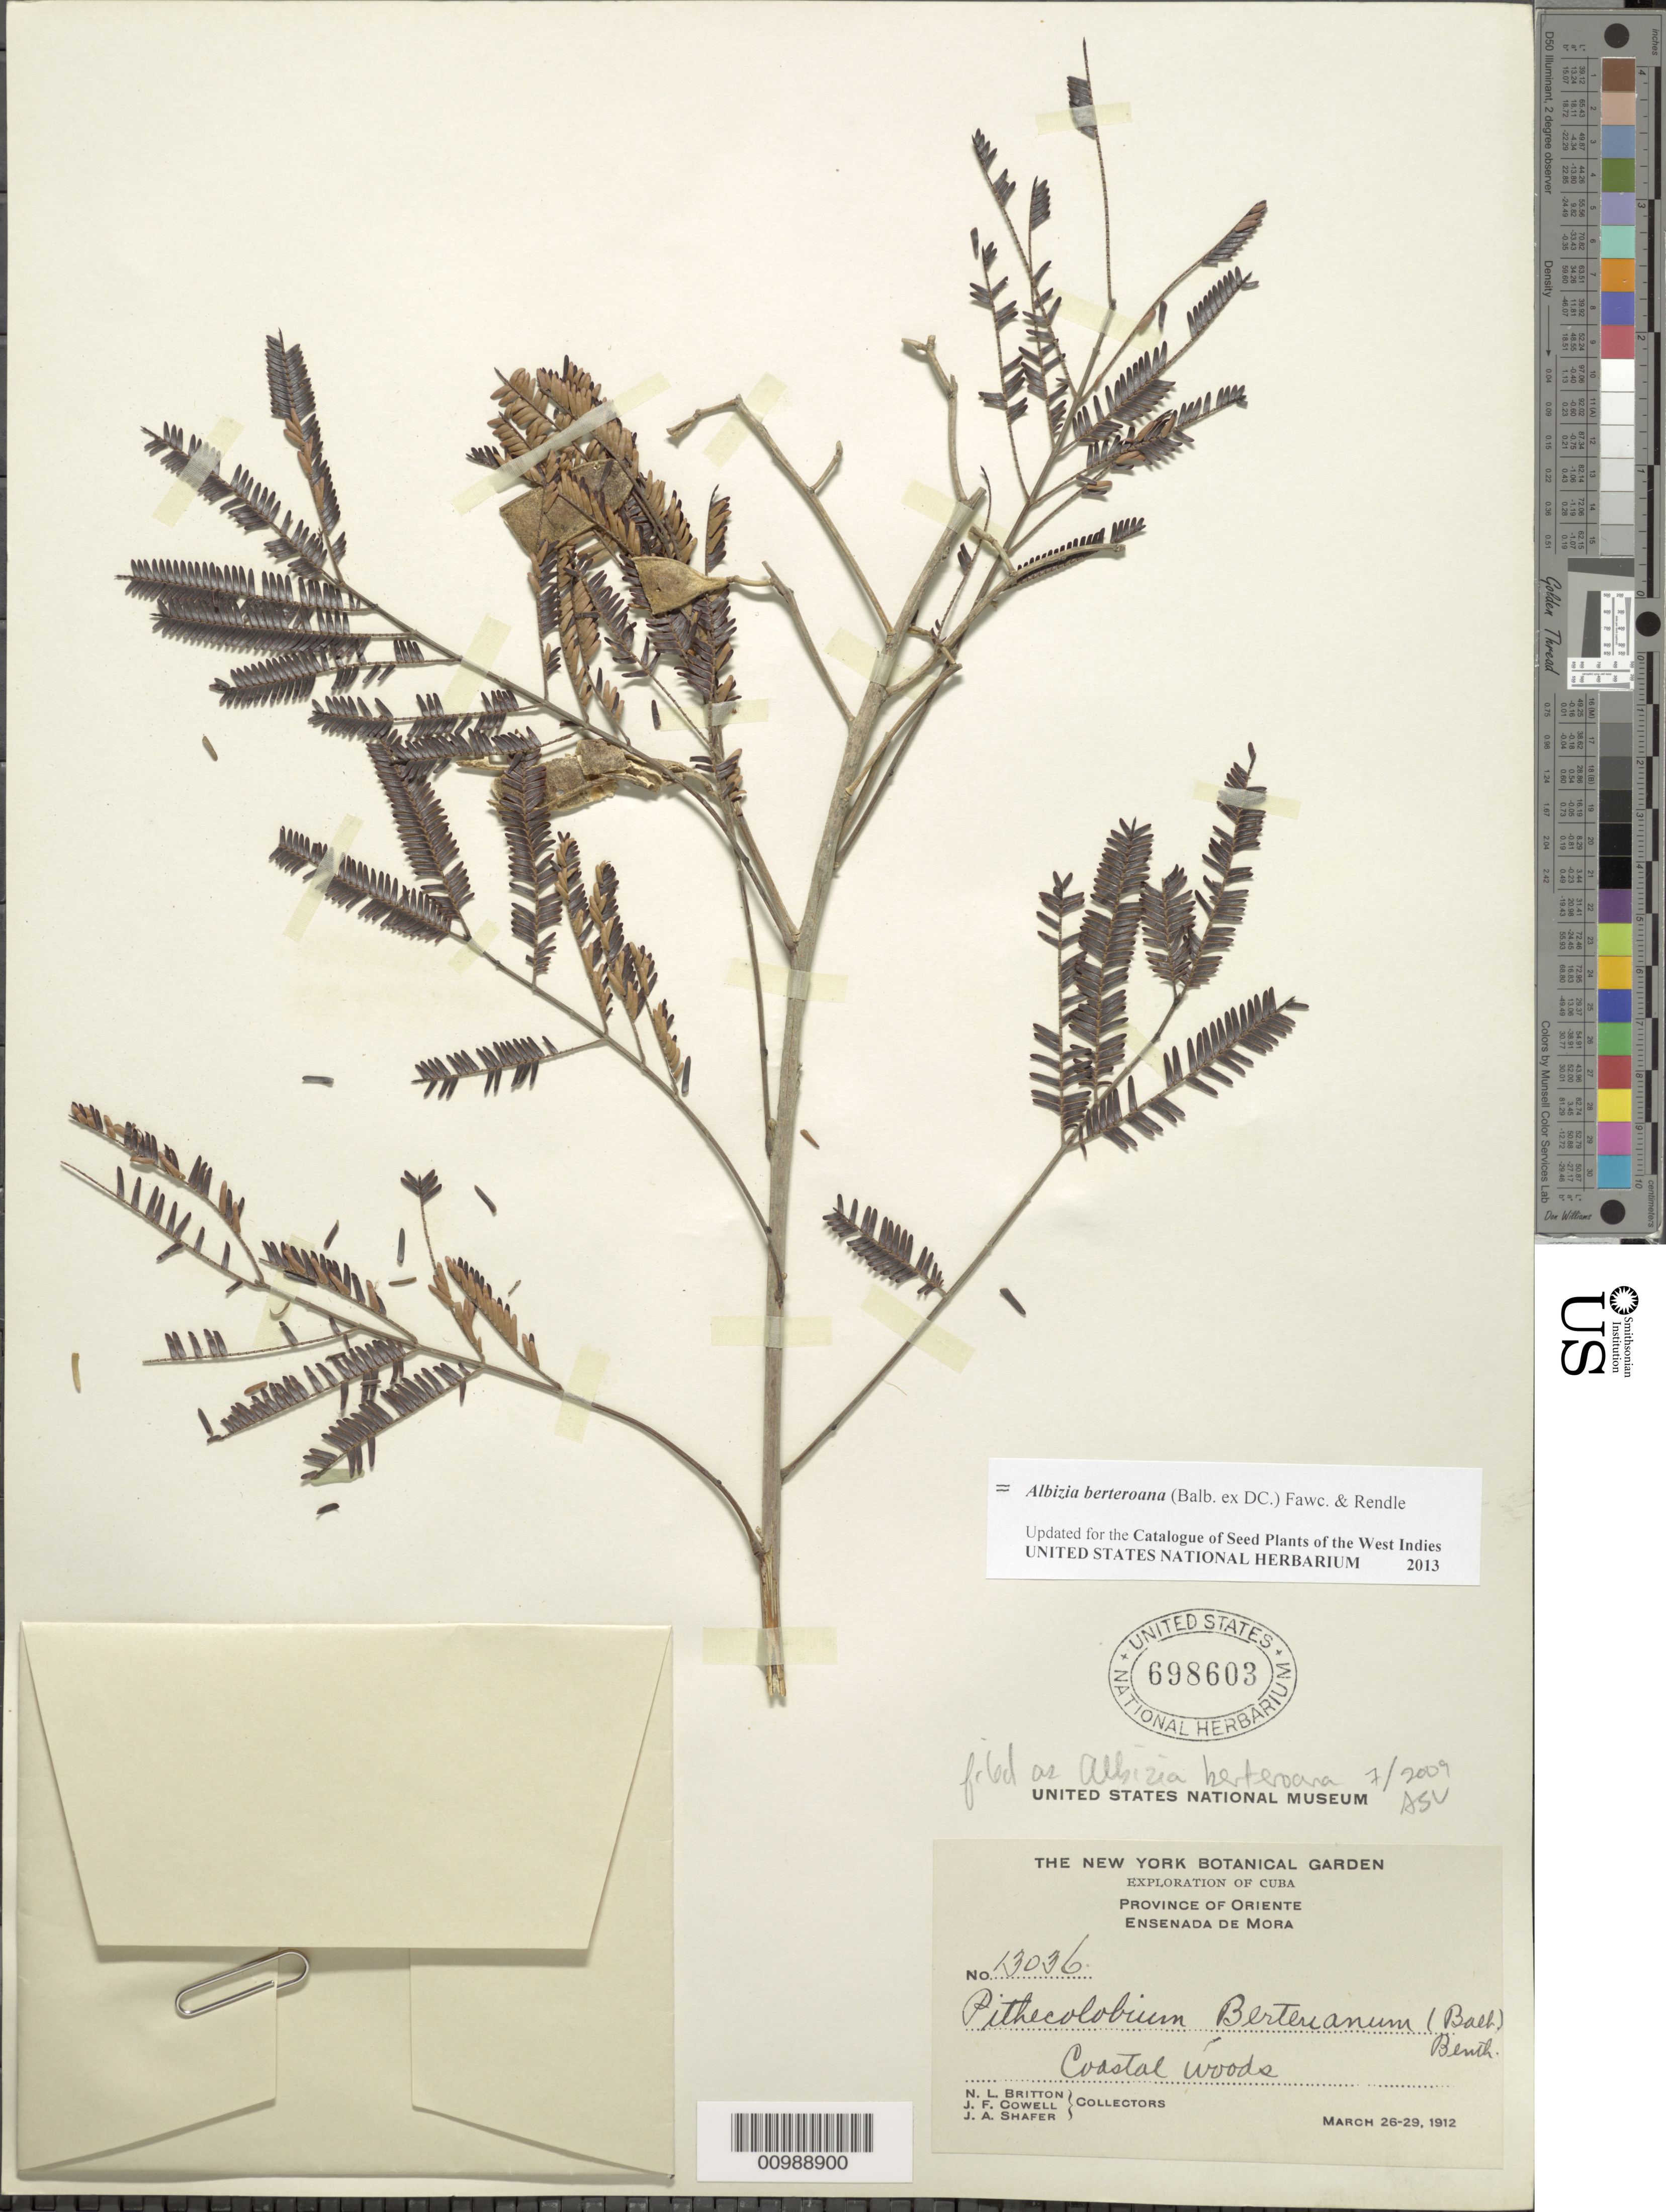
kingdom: Plantae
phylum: Tracheophyta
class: Magnoliopsida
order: Fabales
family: Fabaceae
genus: Pseudalbizzia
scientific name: Pseudalbizzia berteroana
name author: (Balb. ex DC.) Britton & Rose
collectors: N. Britton, J. F. Cowell & J. A. Shafer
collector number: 13036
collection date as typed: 26 Mar 1912 to 29 Mar 1912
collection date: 1912-03-26/1912-03-29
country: Cuba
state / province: Oriente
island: Cuba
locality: Ensenada de Mora, coastal woods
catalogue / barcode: US 698603